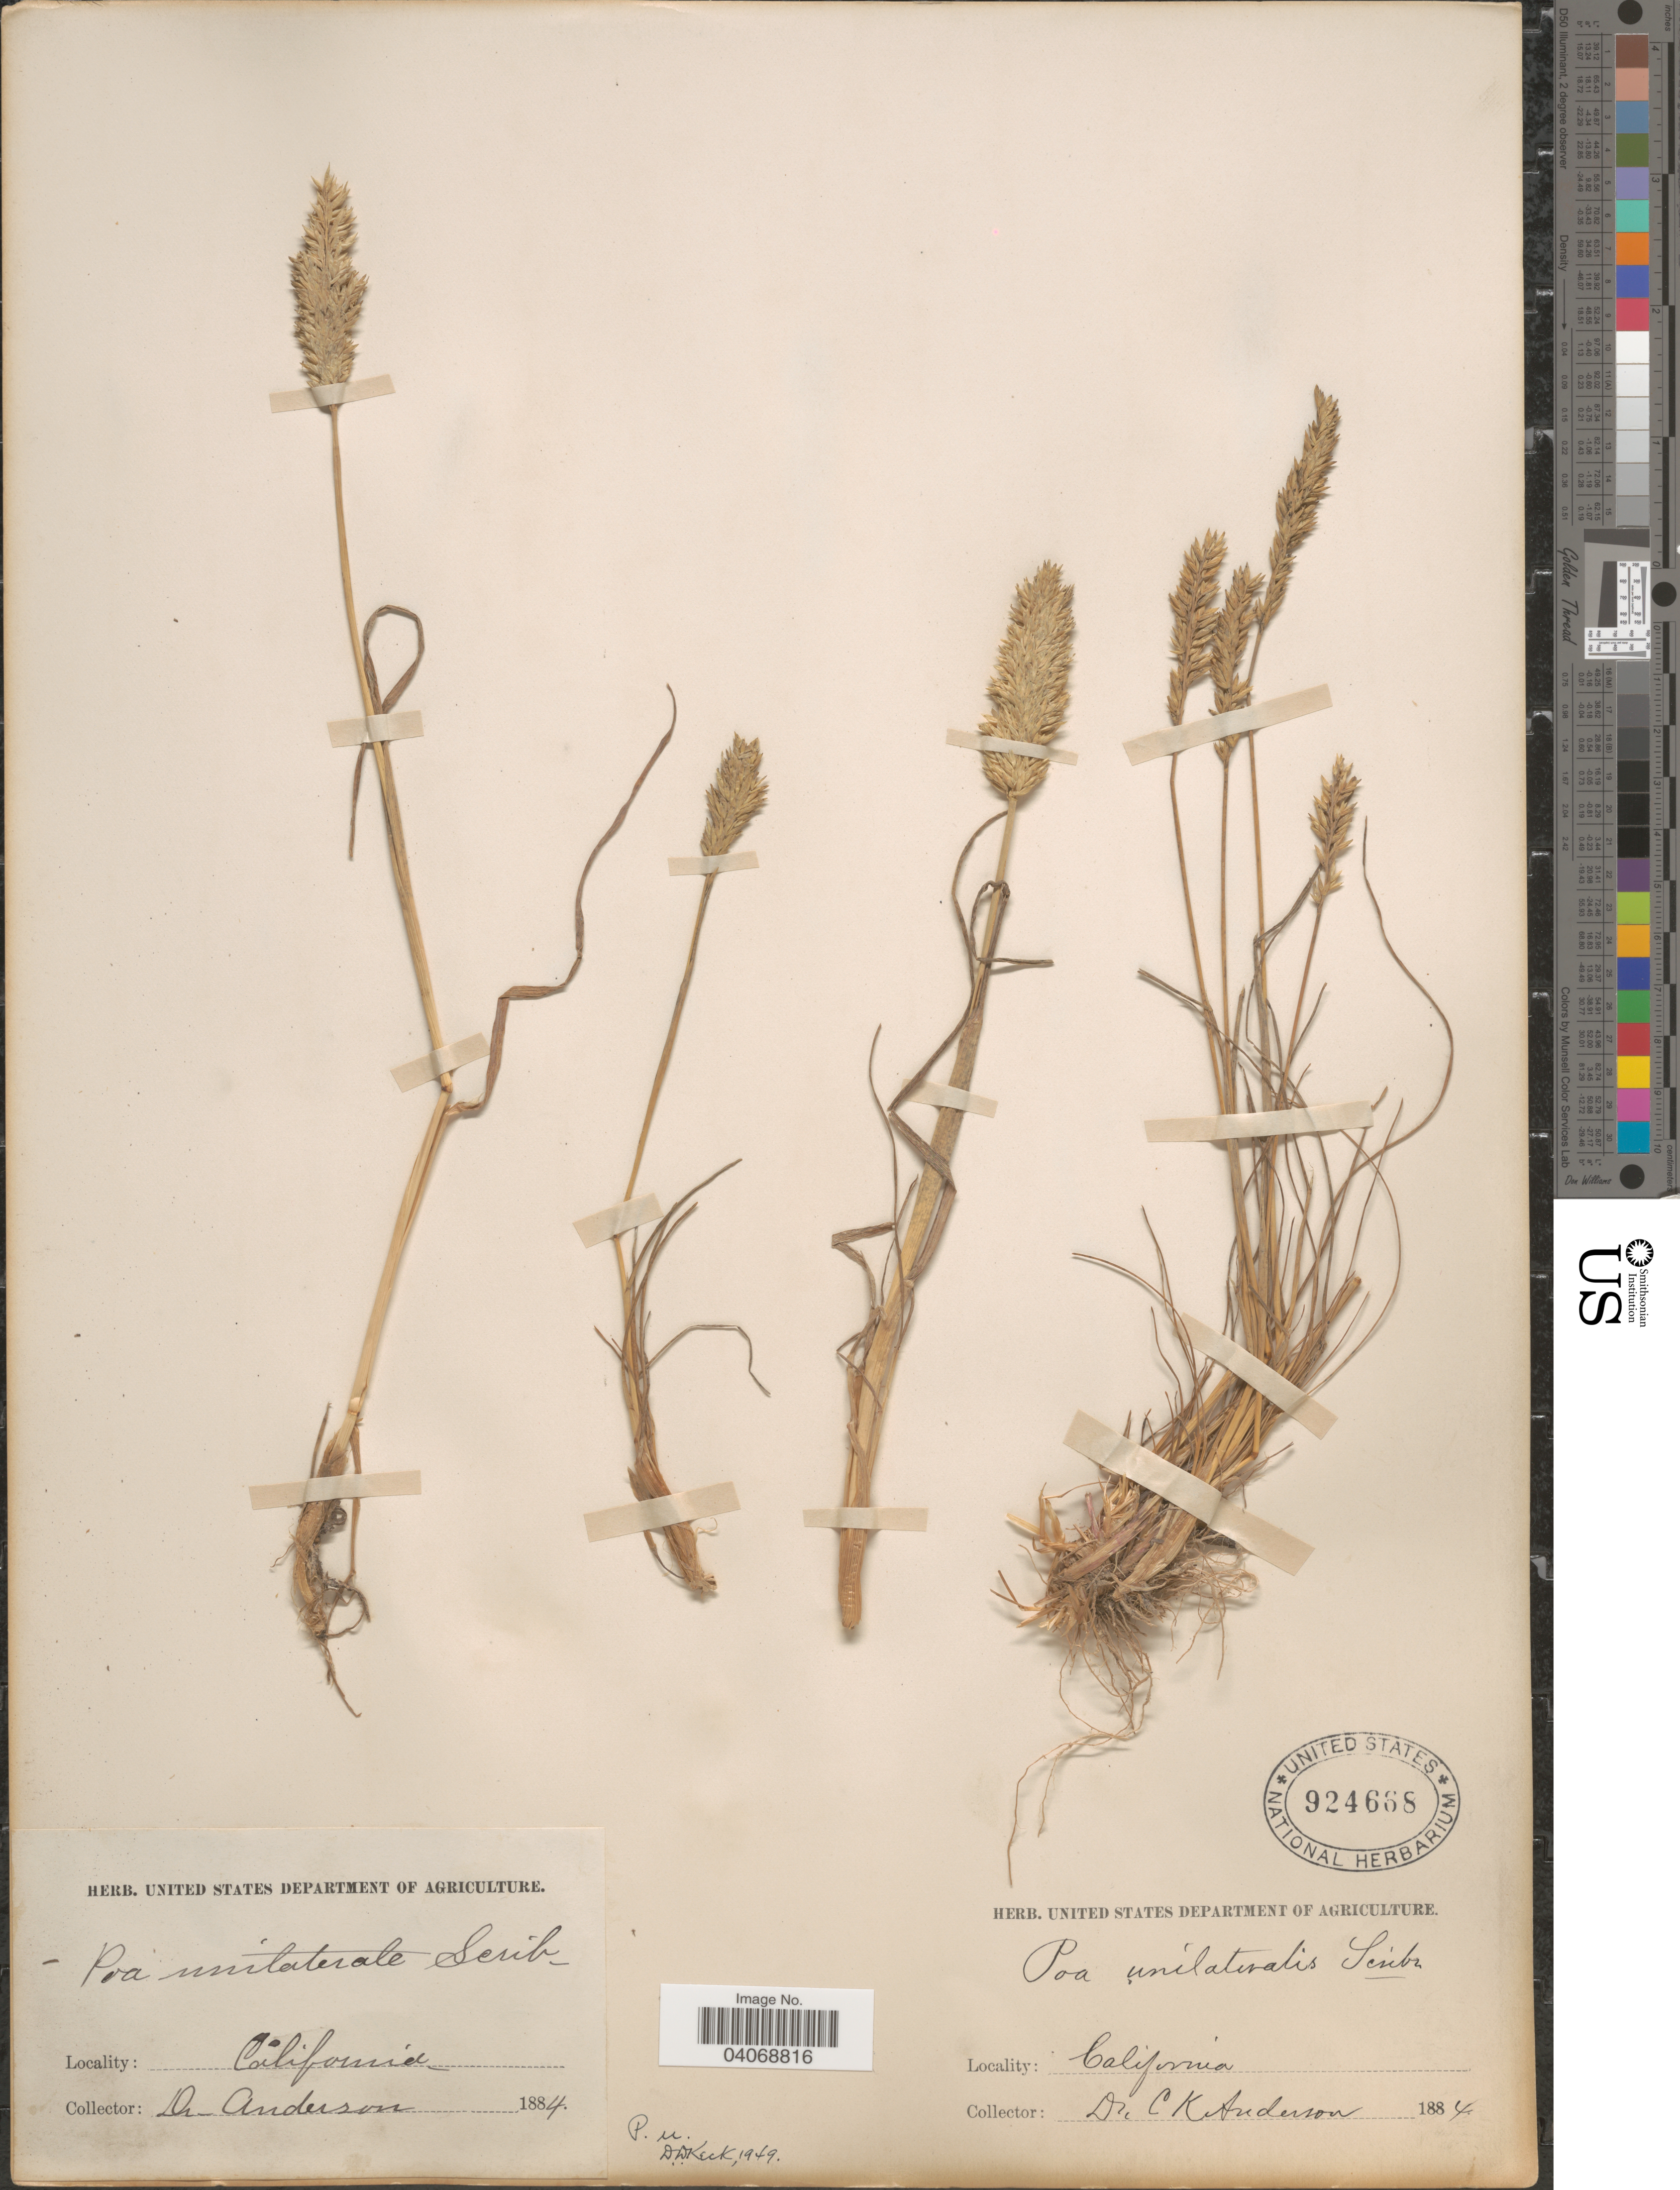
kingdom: Plantae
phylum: Tracheophyta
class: Liliopsida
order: Poales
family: Poaceae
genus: Poa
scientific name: Poa unilateralis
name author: Scribn. ex Vasey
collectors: C. Anderson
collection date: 1884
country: United States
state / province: California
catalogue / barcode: US 924668